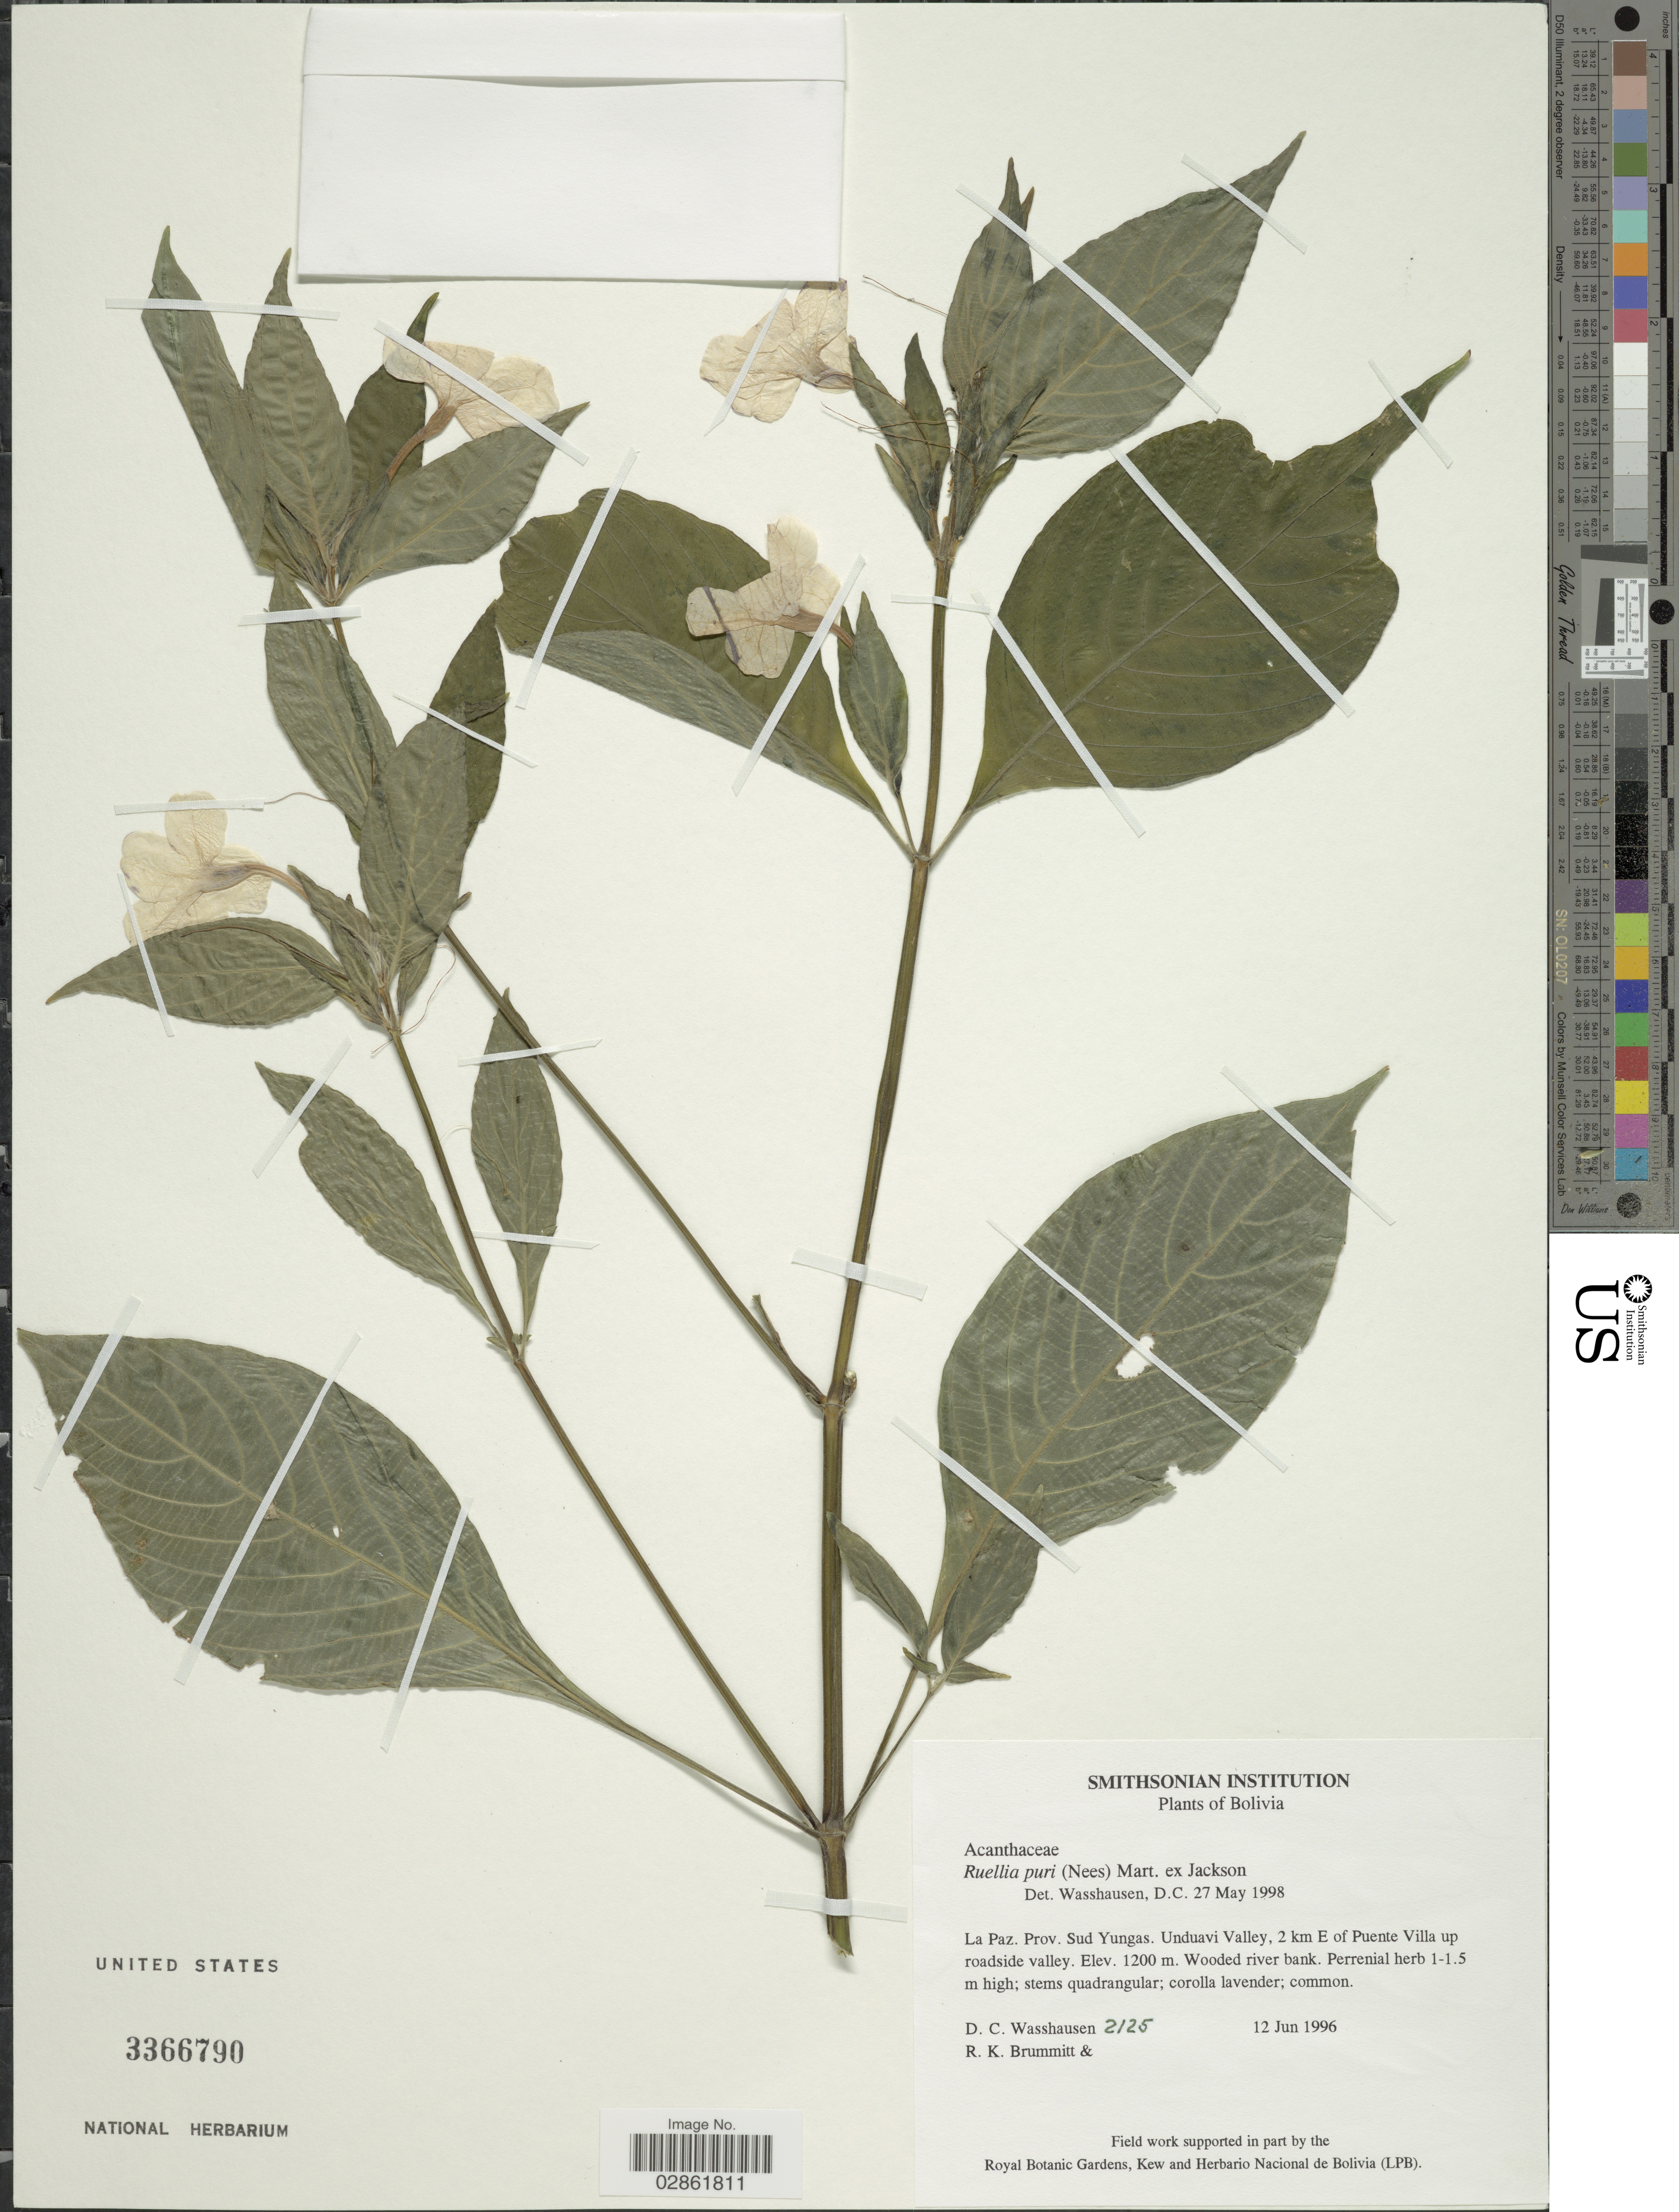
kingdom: Plantae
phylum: Tracheophyta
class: Magnoliopsida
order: Lamiales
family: Acanthaceae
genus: Ruellia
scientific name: Ruellia puri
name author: Mart. ex Nees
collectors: D. C. Wasshausen & R. K. Brummitt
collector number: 2125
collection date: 1996-06-12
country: Bolivia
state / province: La Paz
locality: Prov. Sud Yungas. Unduavi Valley, 2 km E of Puente Villa up roadside valley.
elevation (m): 1200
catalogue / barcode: US 3366790